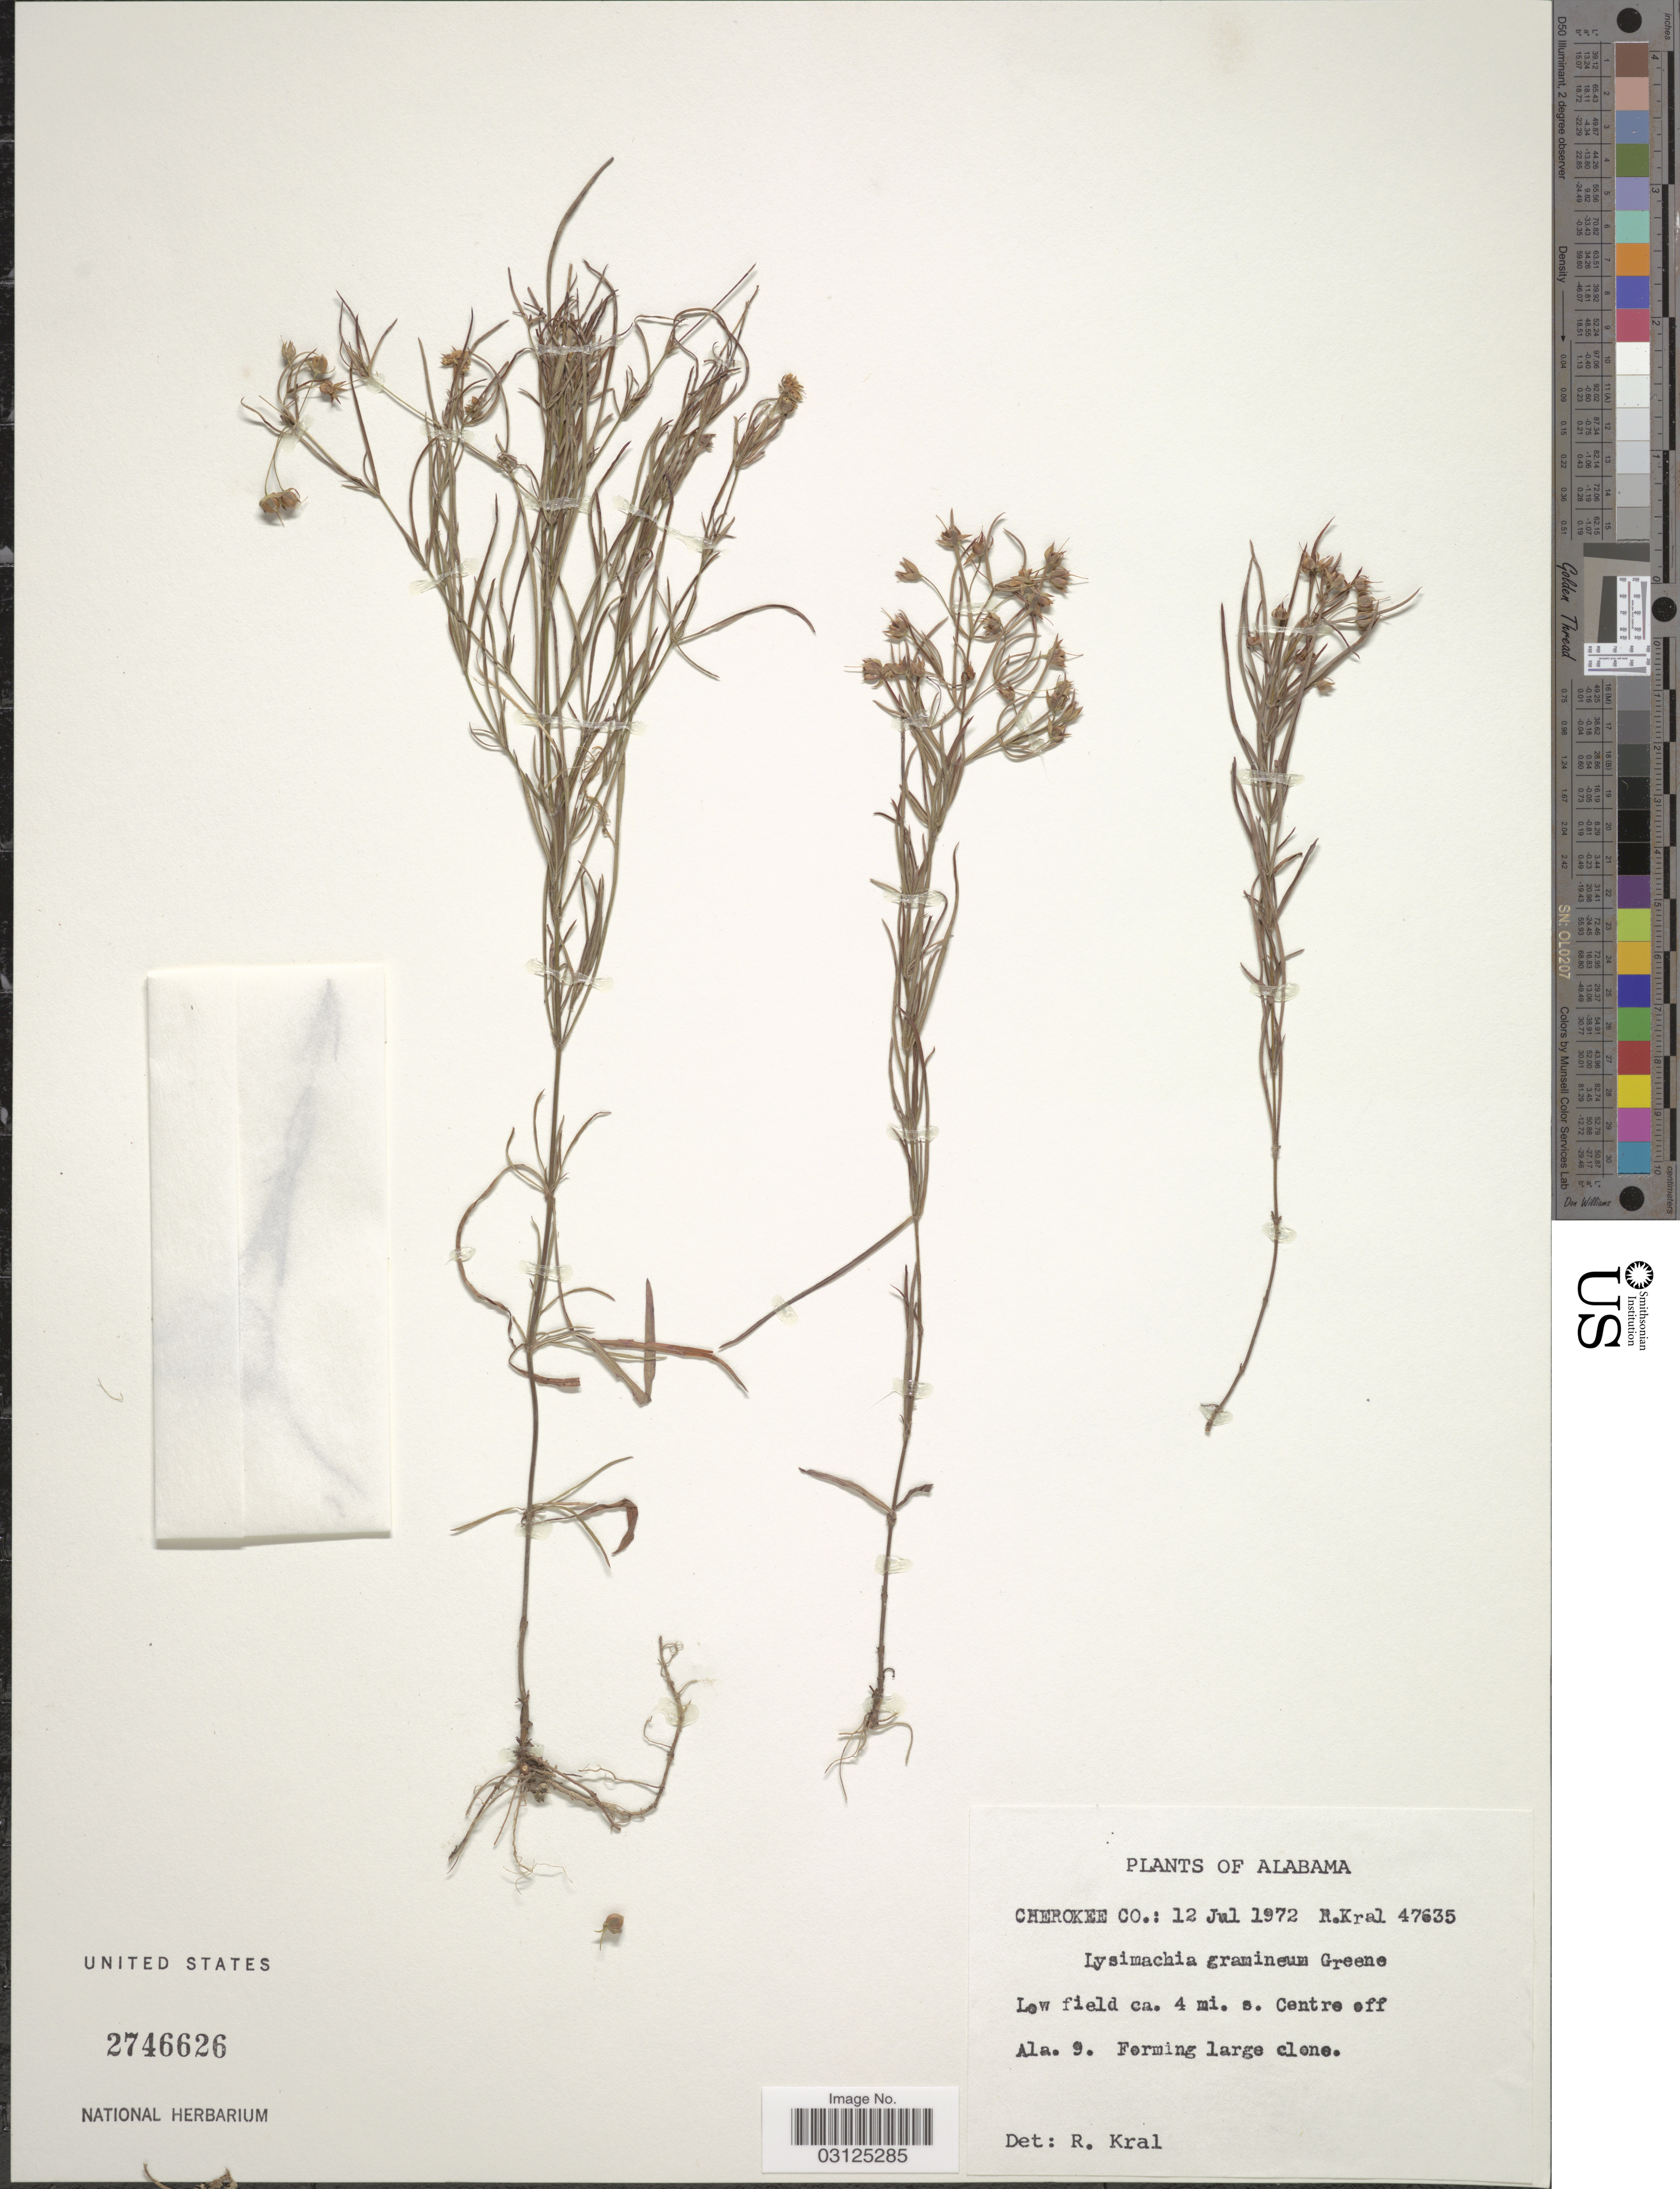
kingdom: Plantae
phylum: Tracheophyta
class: Magnoliopsida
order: Ericales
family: Primulaceae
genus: Lysimachia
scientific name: Lysimachia graminea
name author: (Greene) Hand.-Mazz.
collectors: R. Kral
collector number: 47635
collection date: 1972-07-12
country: United States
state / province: Alabama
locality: Low field ca. 4 mi. s. Centre off Ala. 9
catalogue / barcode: US 2746626